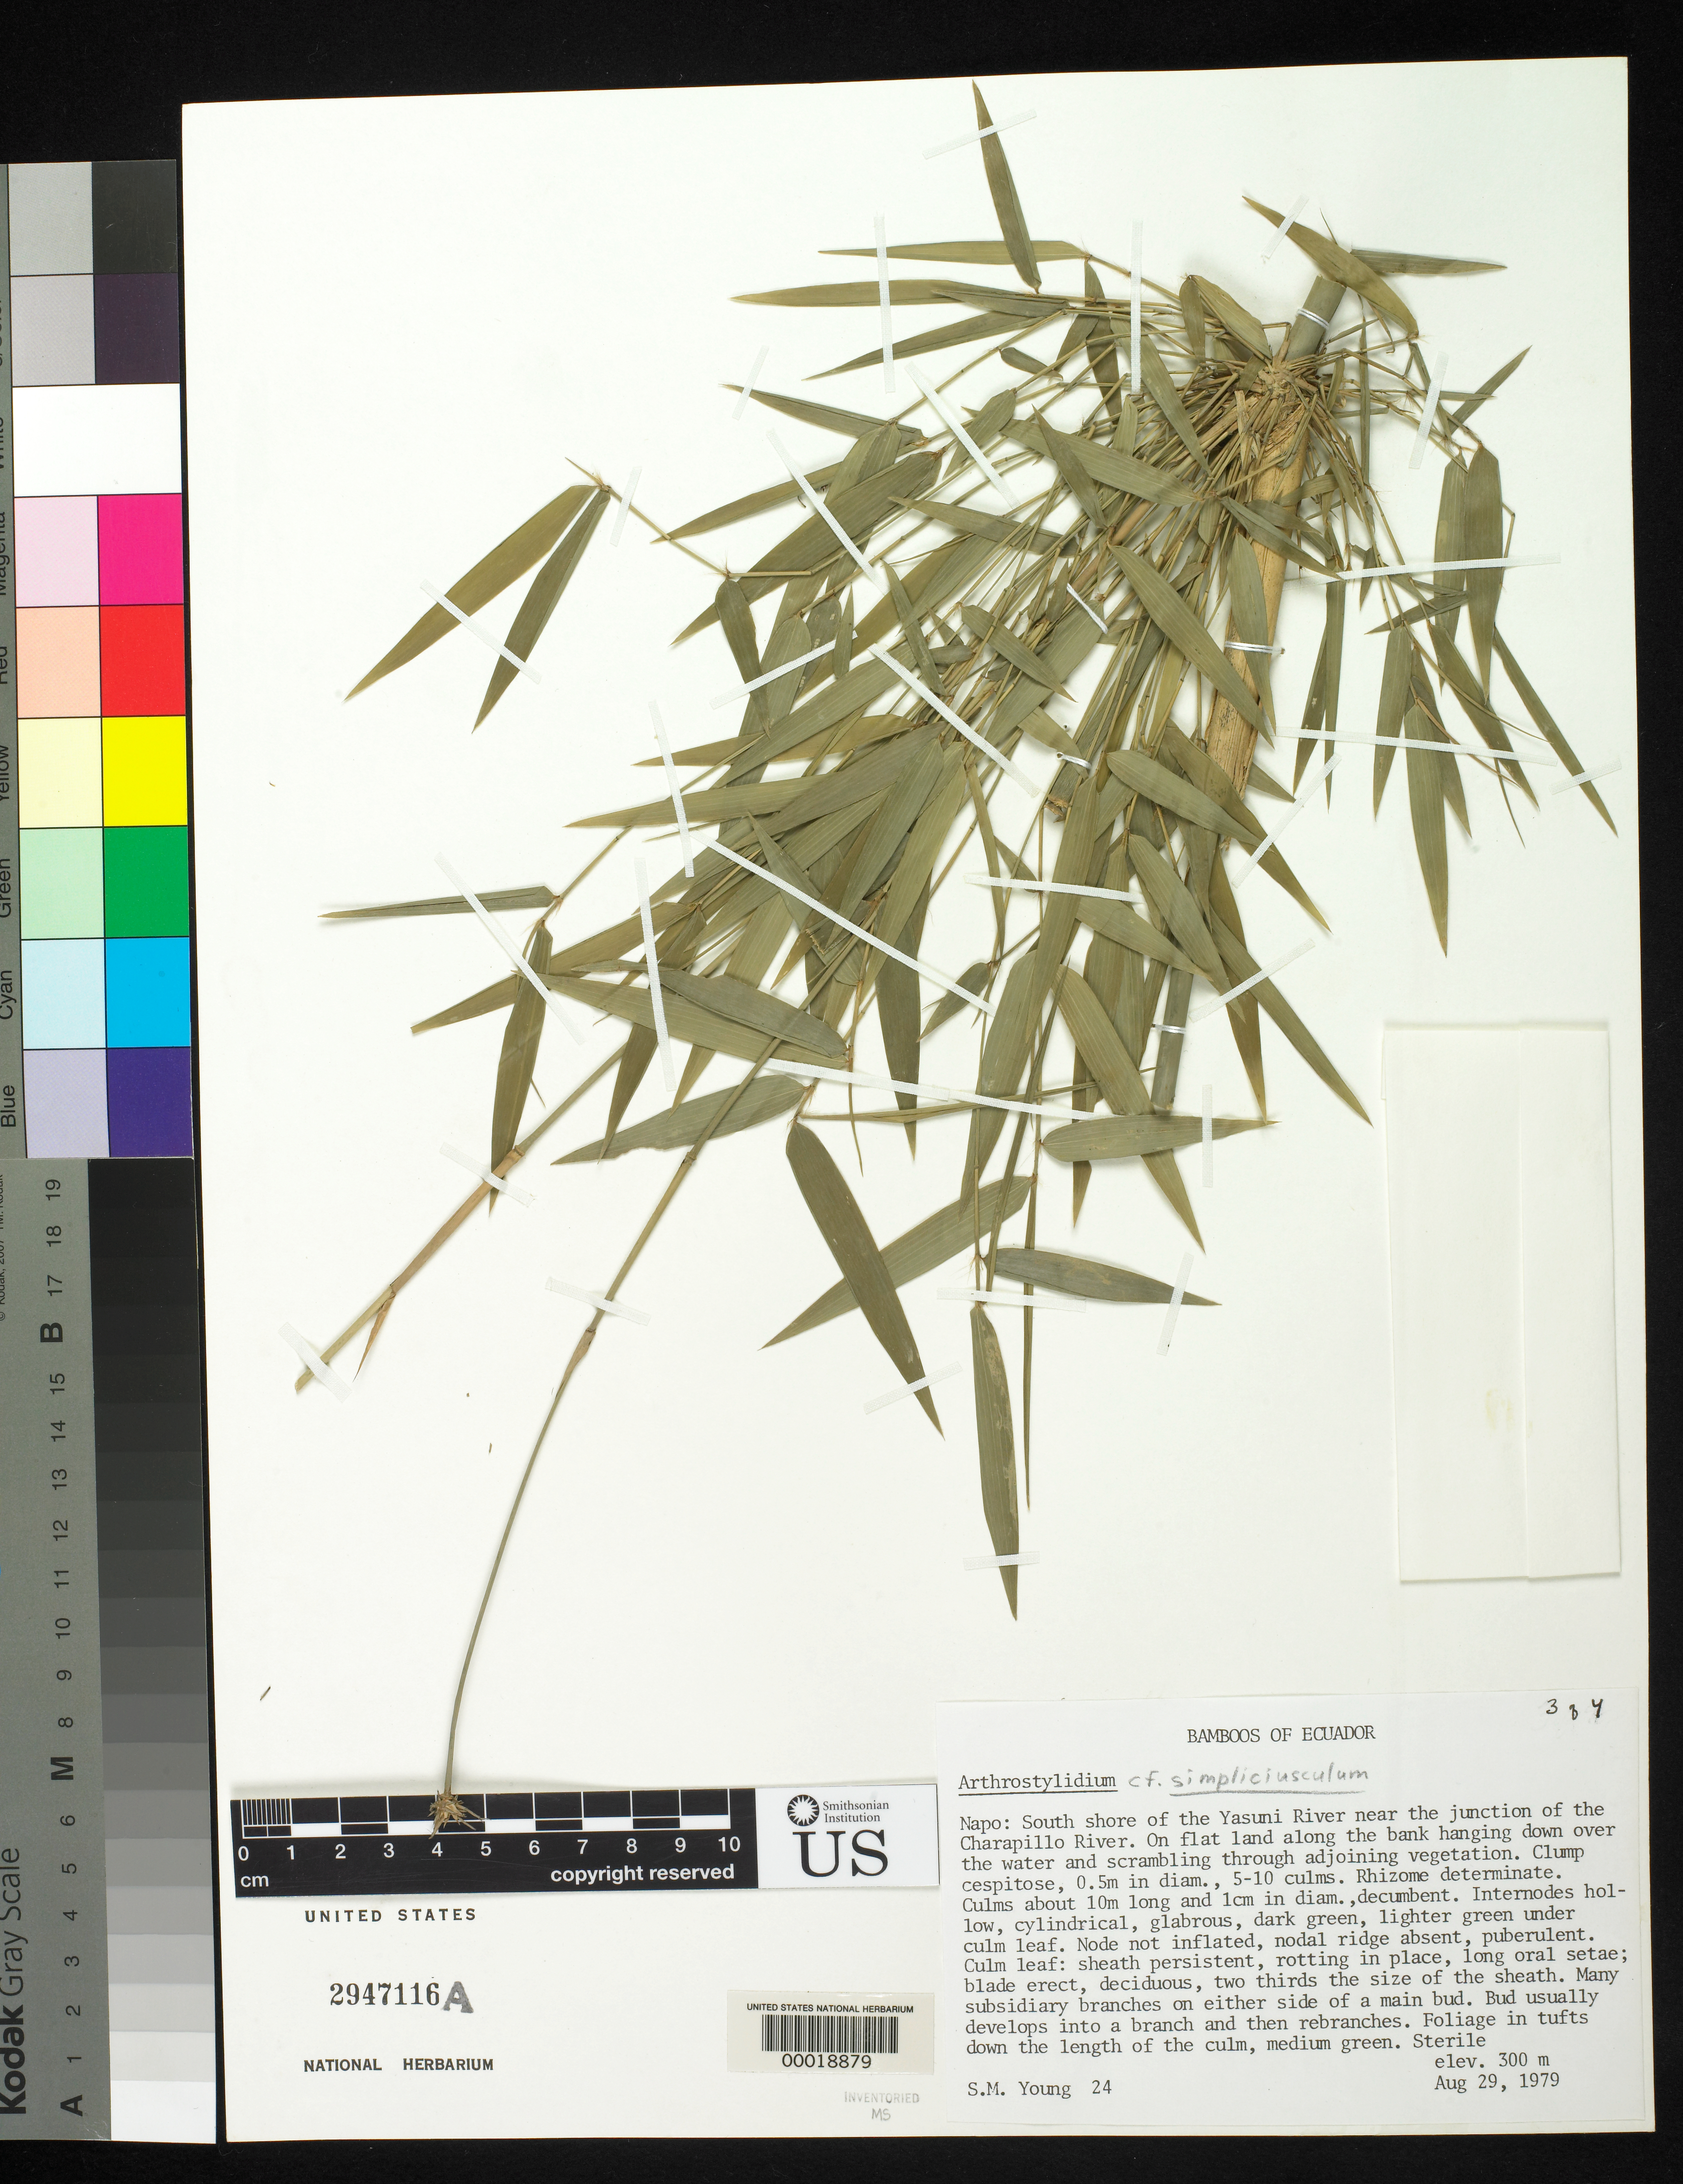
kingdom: Plantae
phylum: Tracheophyta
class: Liliopsida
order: Poales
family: Poaceae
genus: Arthrostylidium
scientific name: Arthrostylidium simpliciusculum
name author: (Pilg.) McClure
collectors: S. Young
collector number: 24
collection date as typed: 29 Aug 1979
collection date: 1979-08-29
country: Ecuador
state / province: Napo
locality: S shore of the yasuni River near the junction of the charapillo River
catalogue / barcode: US 2947116A